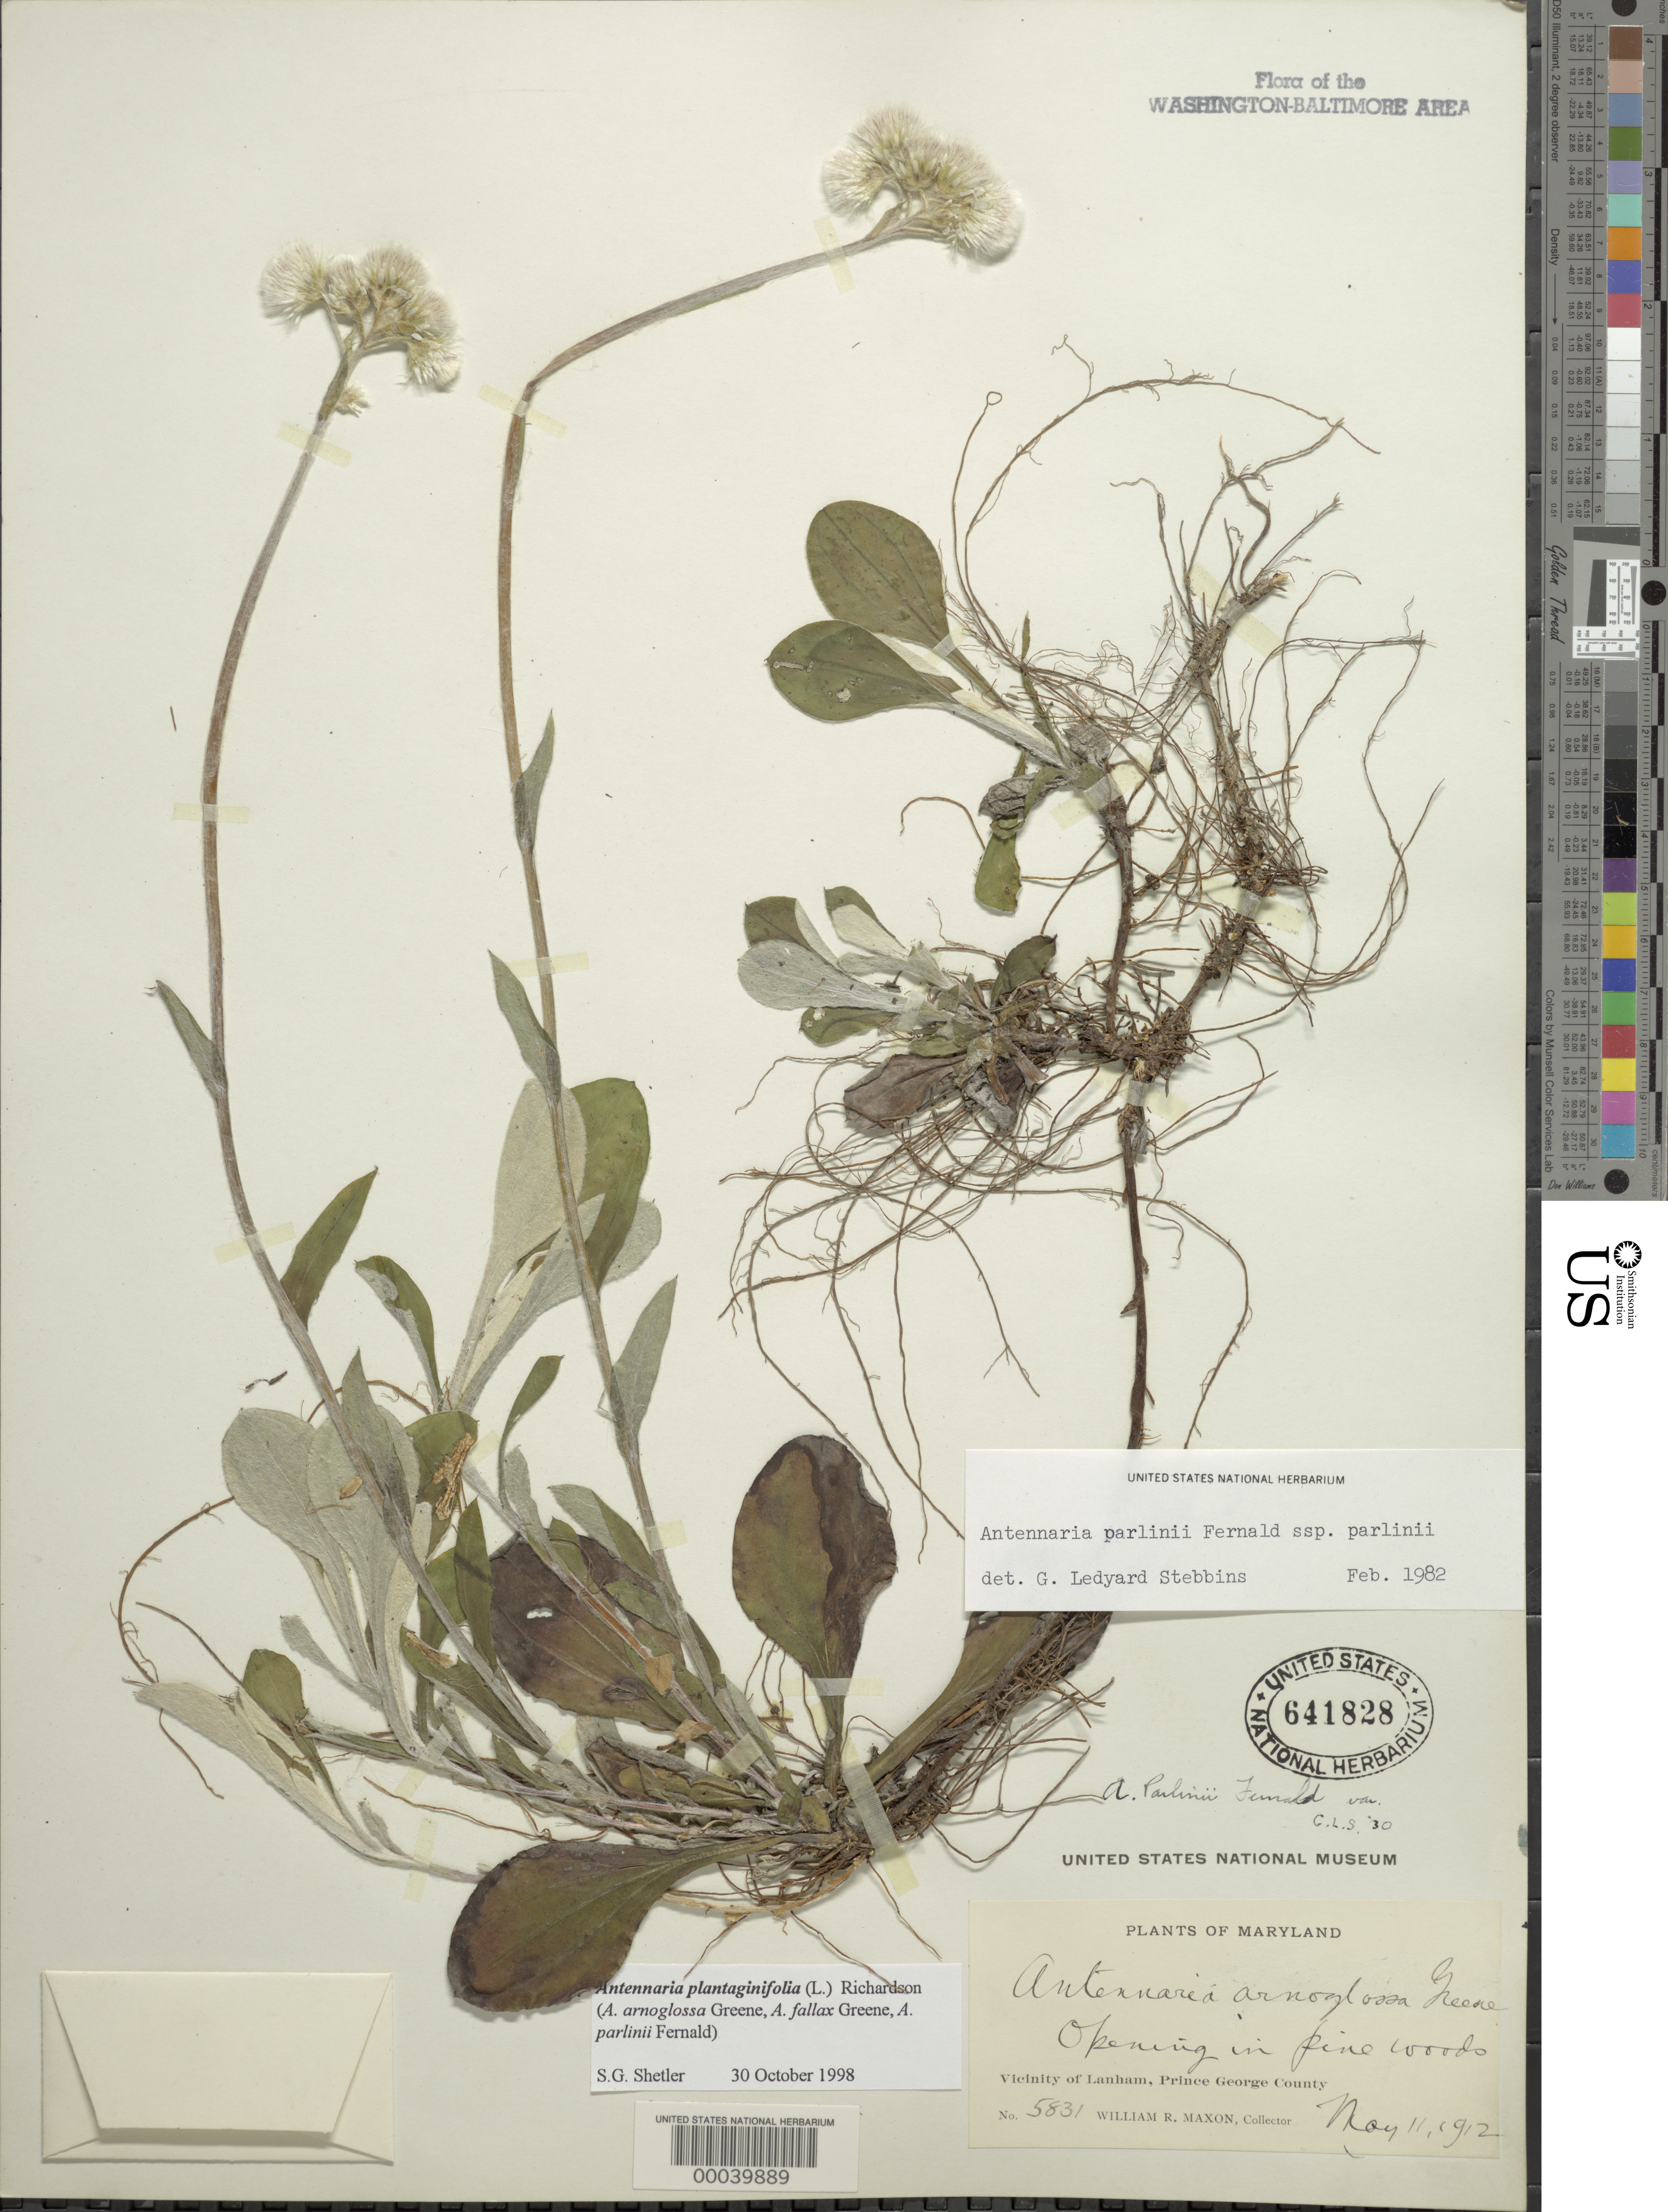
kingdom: Plantae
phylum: Tracheophyta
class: Magnoliopsida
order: Asterales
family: Asteraceae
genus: Antennaria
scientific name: Antennaria plantaginifolia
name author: (L.) Richardson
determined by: Stebbins, G. L.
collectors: W. R. Maxon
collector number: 5831A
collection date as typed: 11 May 1912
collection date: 1912-05-11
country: United States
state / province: Maryland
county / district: Prince George's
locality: Lanham vicinity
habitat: Opening in pine woods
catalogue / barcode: US 641828